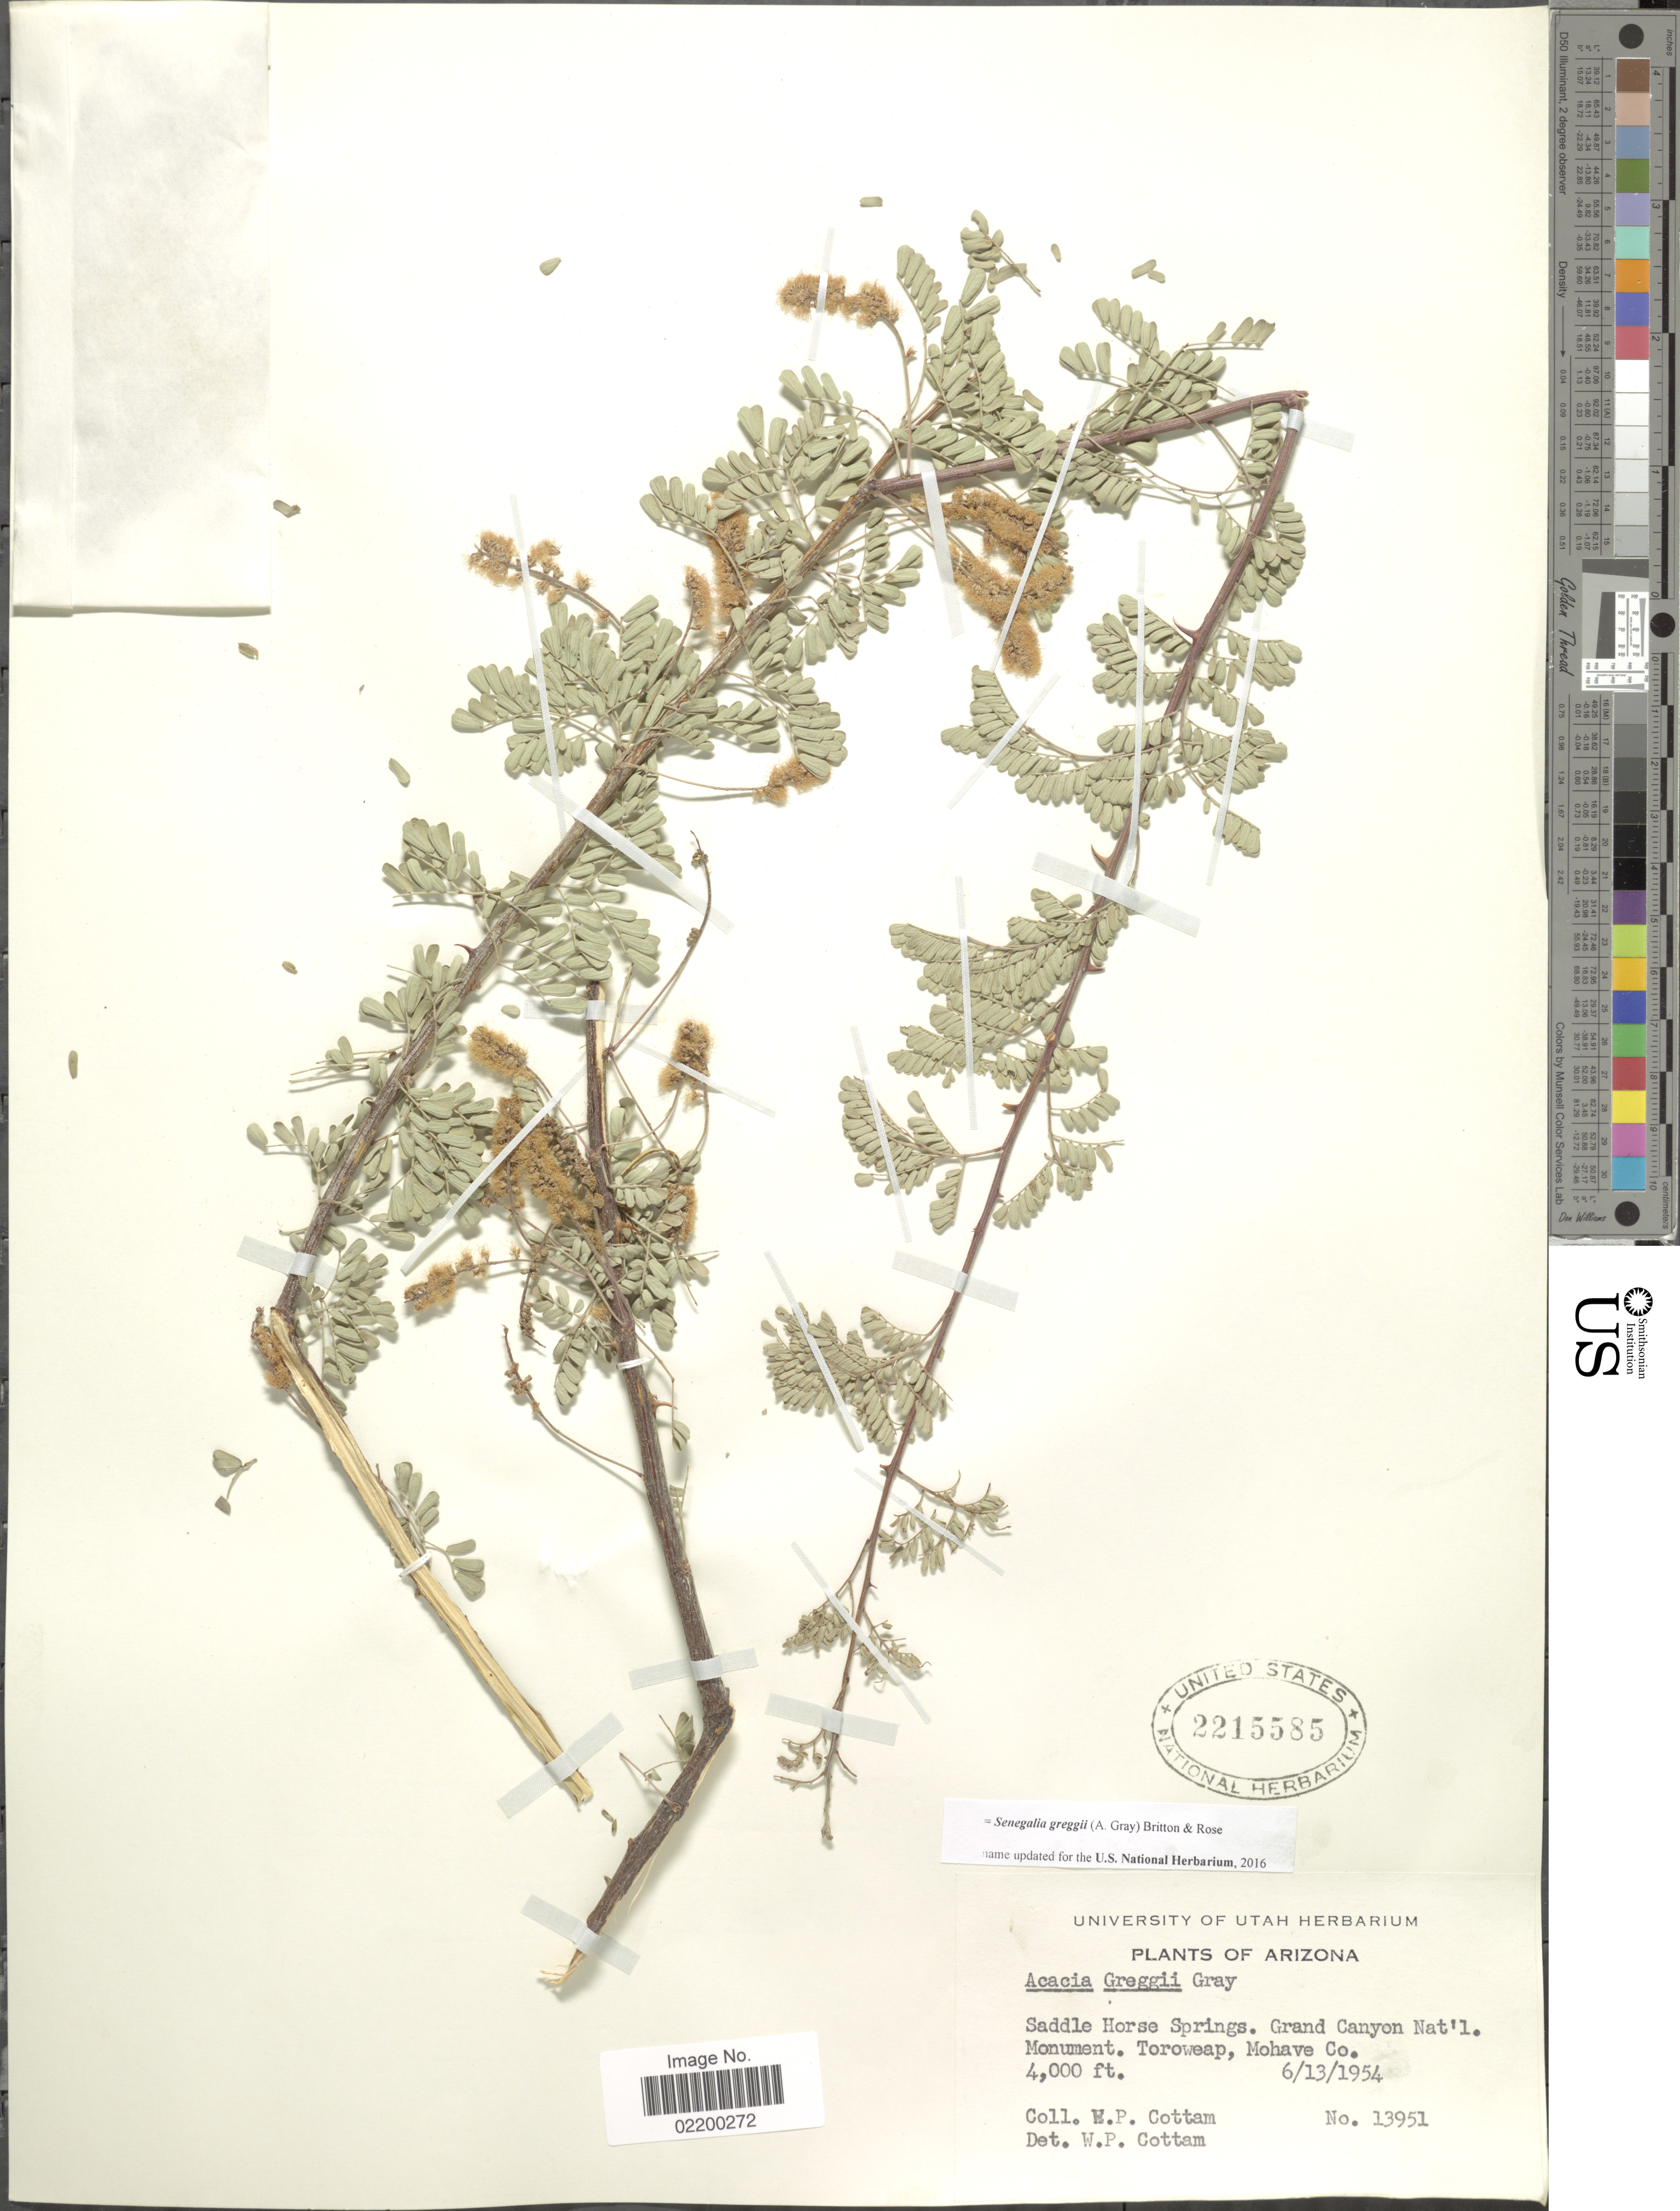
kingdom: Plantae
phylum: Tracheophyta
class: Magnoliopsida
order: Fabales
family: Fabaceae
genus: Senegalia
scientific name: Senegalia greggii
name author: (A. Gray) Britton & Rose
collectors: W. Cottam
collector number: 13951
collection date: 1954-06-13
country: United States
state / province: Arizona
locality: Saddle Horse Springs. Grand Canyon Nat'l. Monument. Toroweap, Mohave Co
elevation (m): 1219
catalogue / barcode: US 2215585